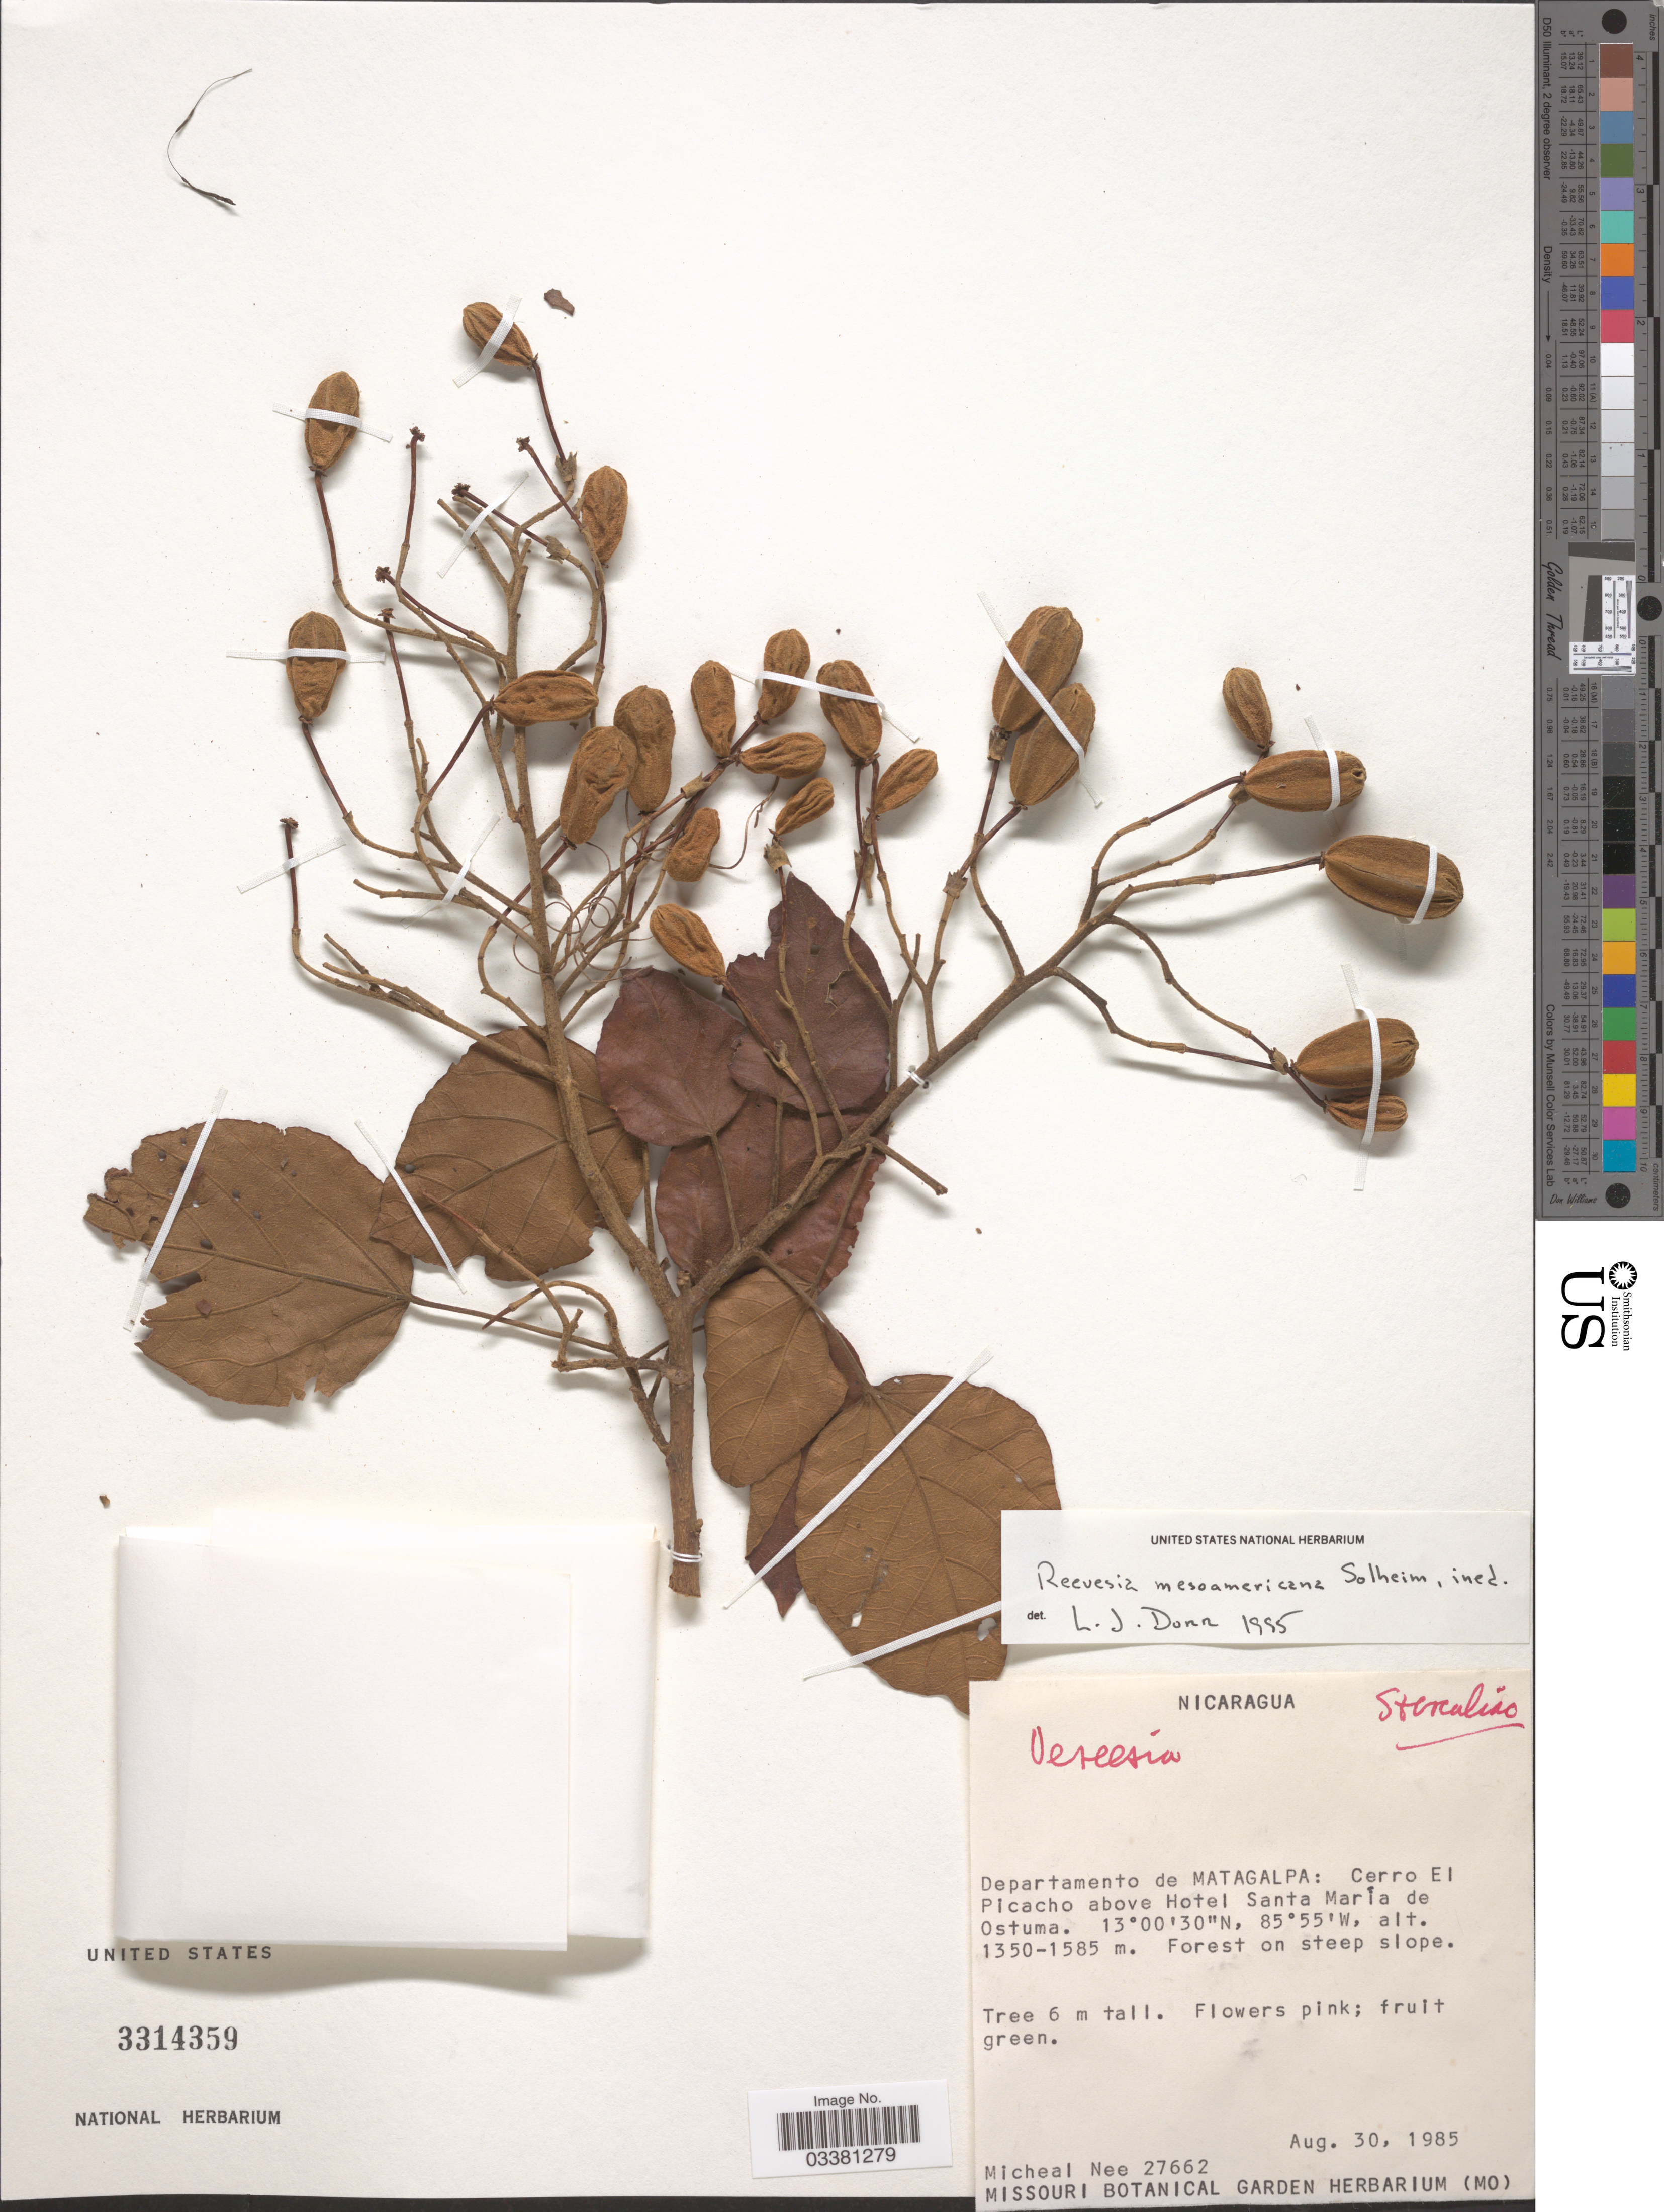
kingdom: Plantae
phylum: Tracheophyta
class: Magnoliopsida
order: Malvales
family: Malvaceae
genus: Reevesia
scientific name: Reevesia mesoamericana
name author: Solheim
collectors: M. Nee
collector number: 27662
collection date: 1985-08-30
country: Nicaragua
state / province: Matagalpa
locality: Departamento de Matagalpa: Cerro El Picacho above Hotel Santa María de Ostuma.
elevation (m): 1350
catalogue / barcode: US 3314359